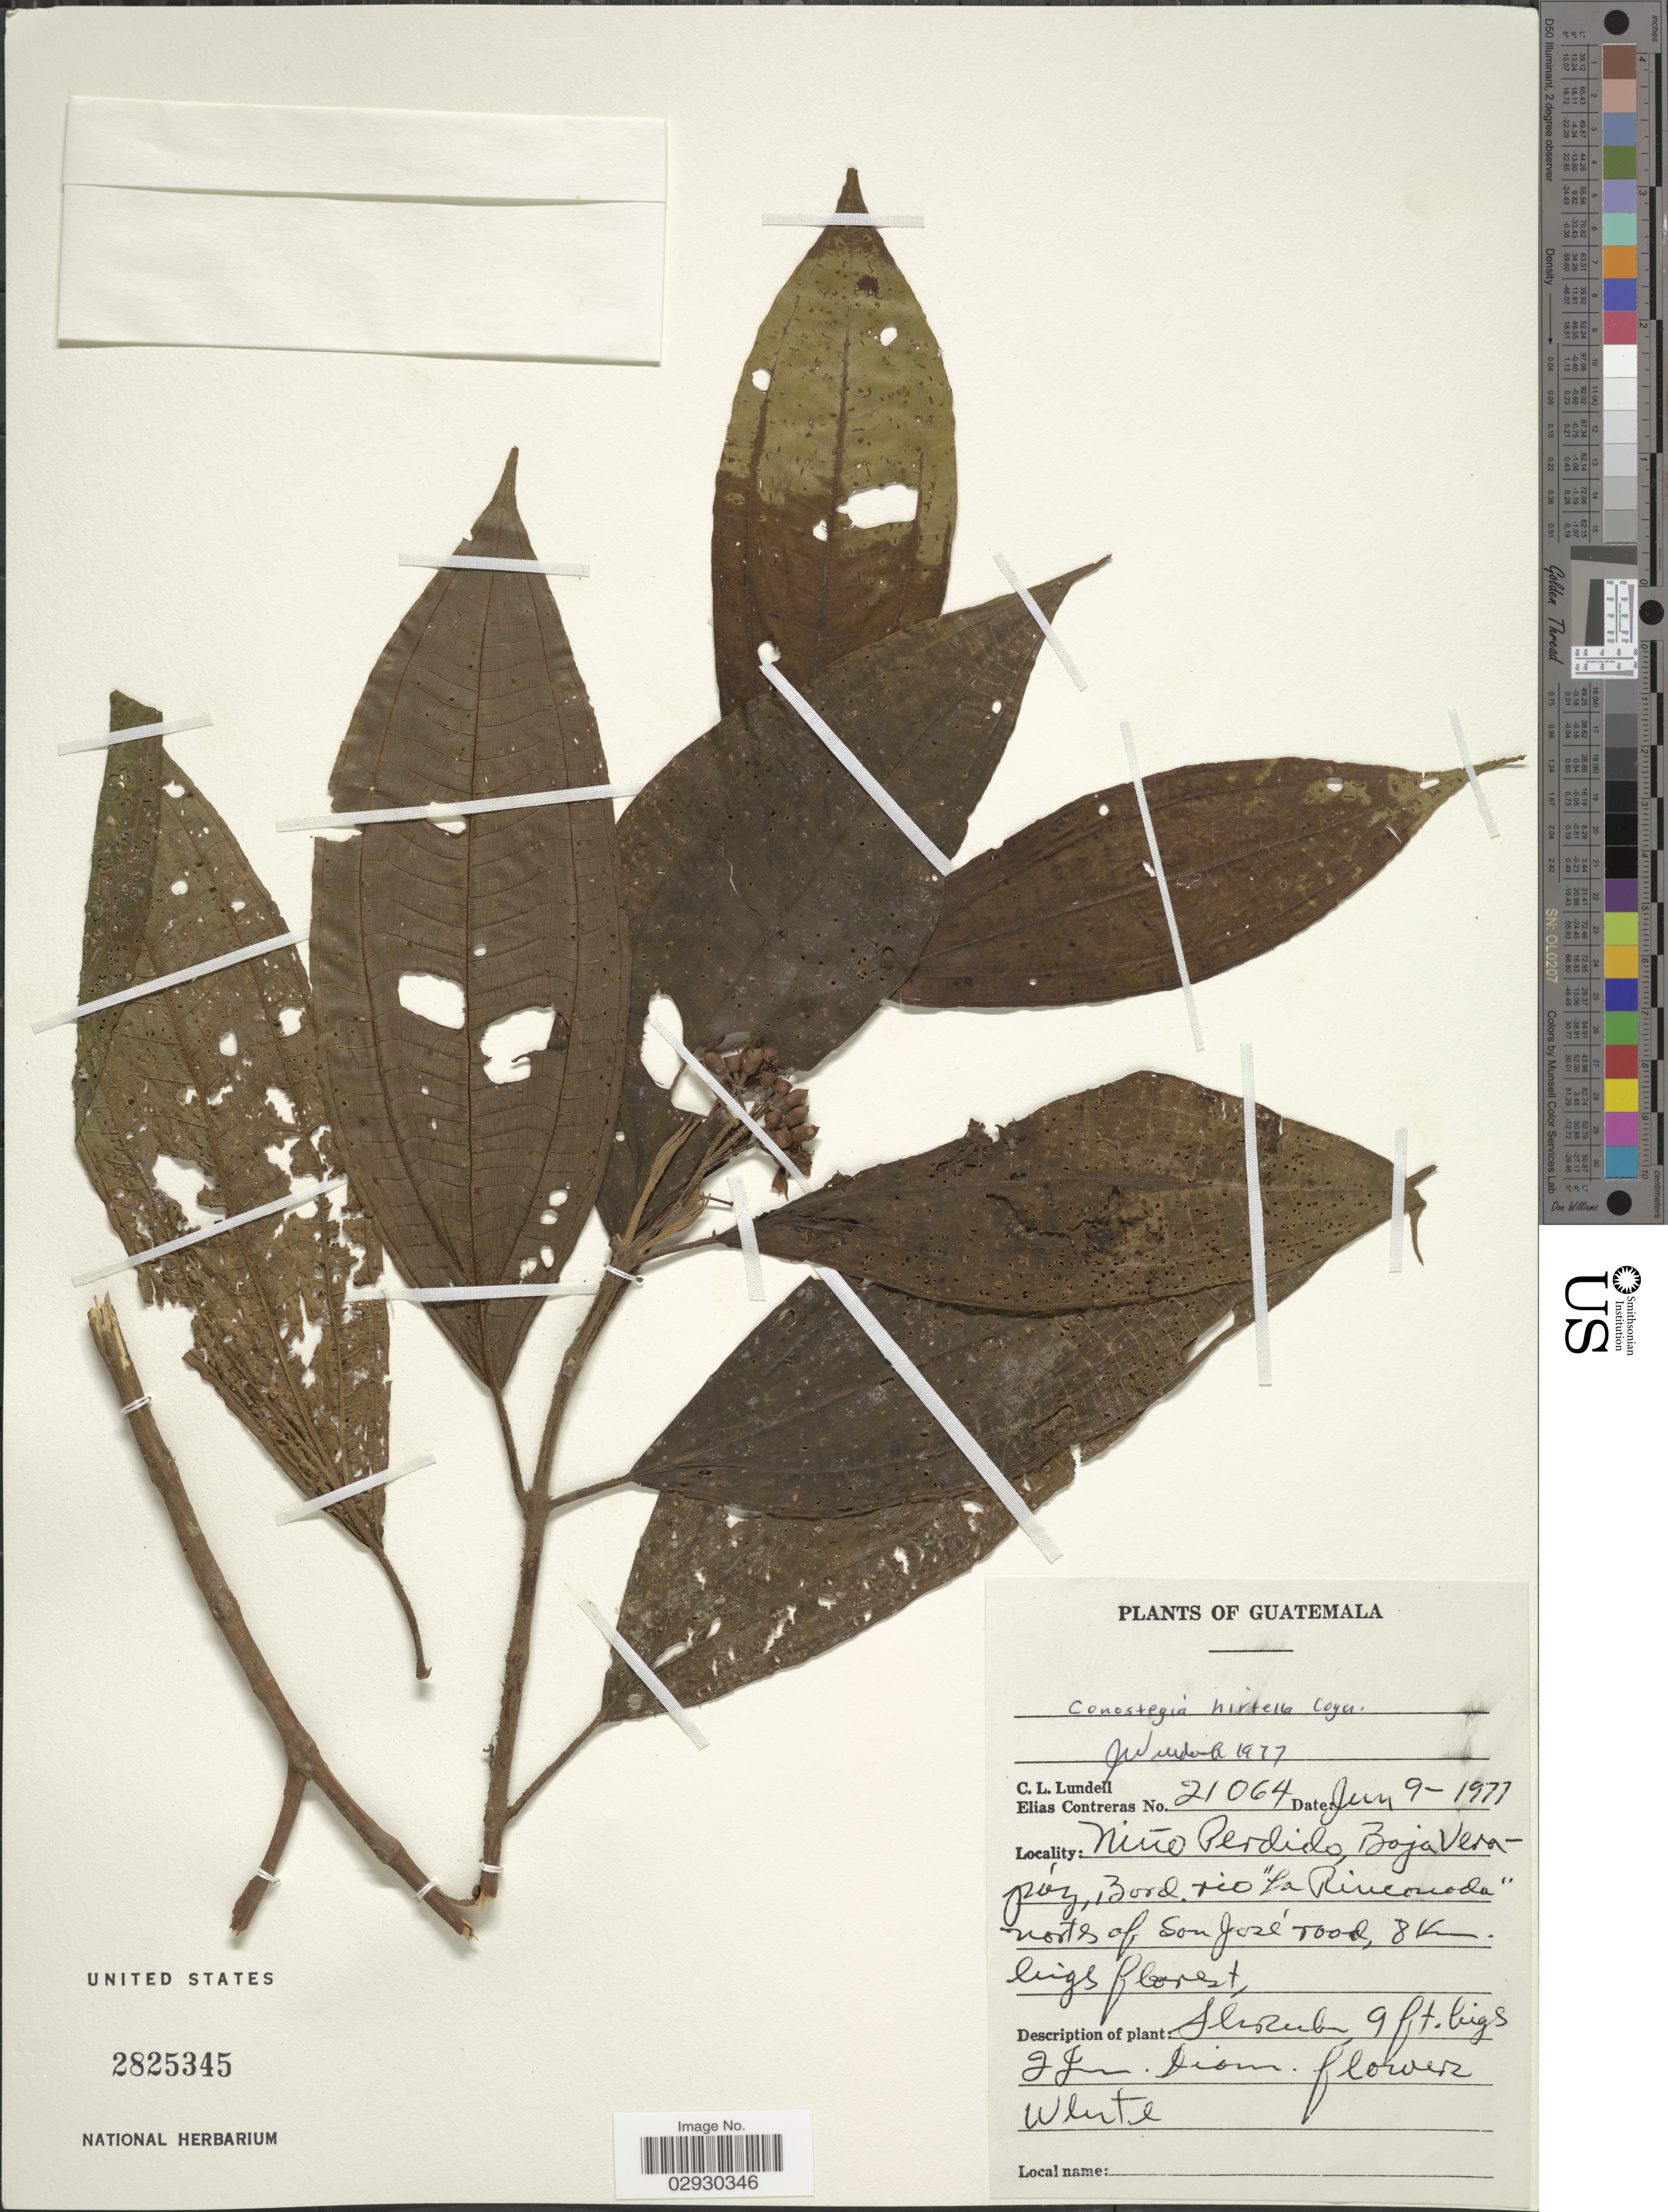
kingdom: Plantae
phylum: Tracheophyta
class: Magnoliopsida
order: Myrtales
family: Melastomataceae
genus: Conostegia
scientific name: Conostegia hirtella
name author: Cogn. in Donn. Sm.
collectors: C. L. Lundell & E. Contreras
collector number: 21064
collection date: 1977-06-09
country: Guatemala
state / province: Baja Verapaz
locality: Niño Perdido, Baja Verapáz. Bord rio "La Rinconada" north of San José road, 8 km. bigs forest.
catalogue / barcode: US 2825345